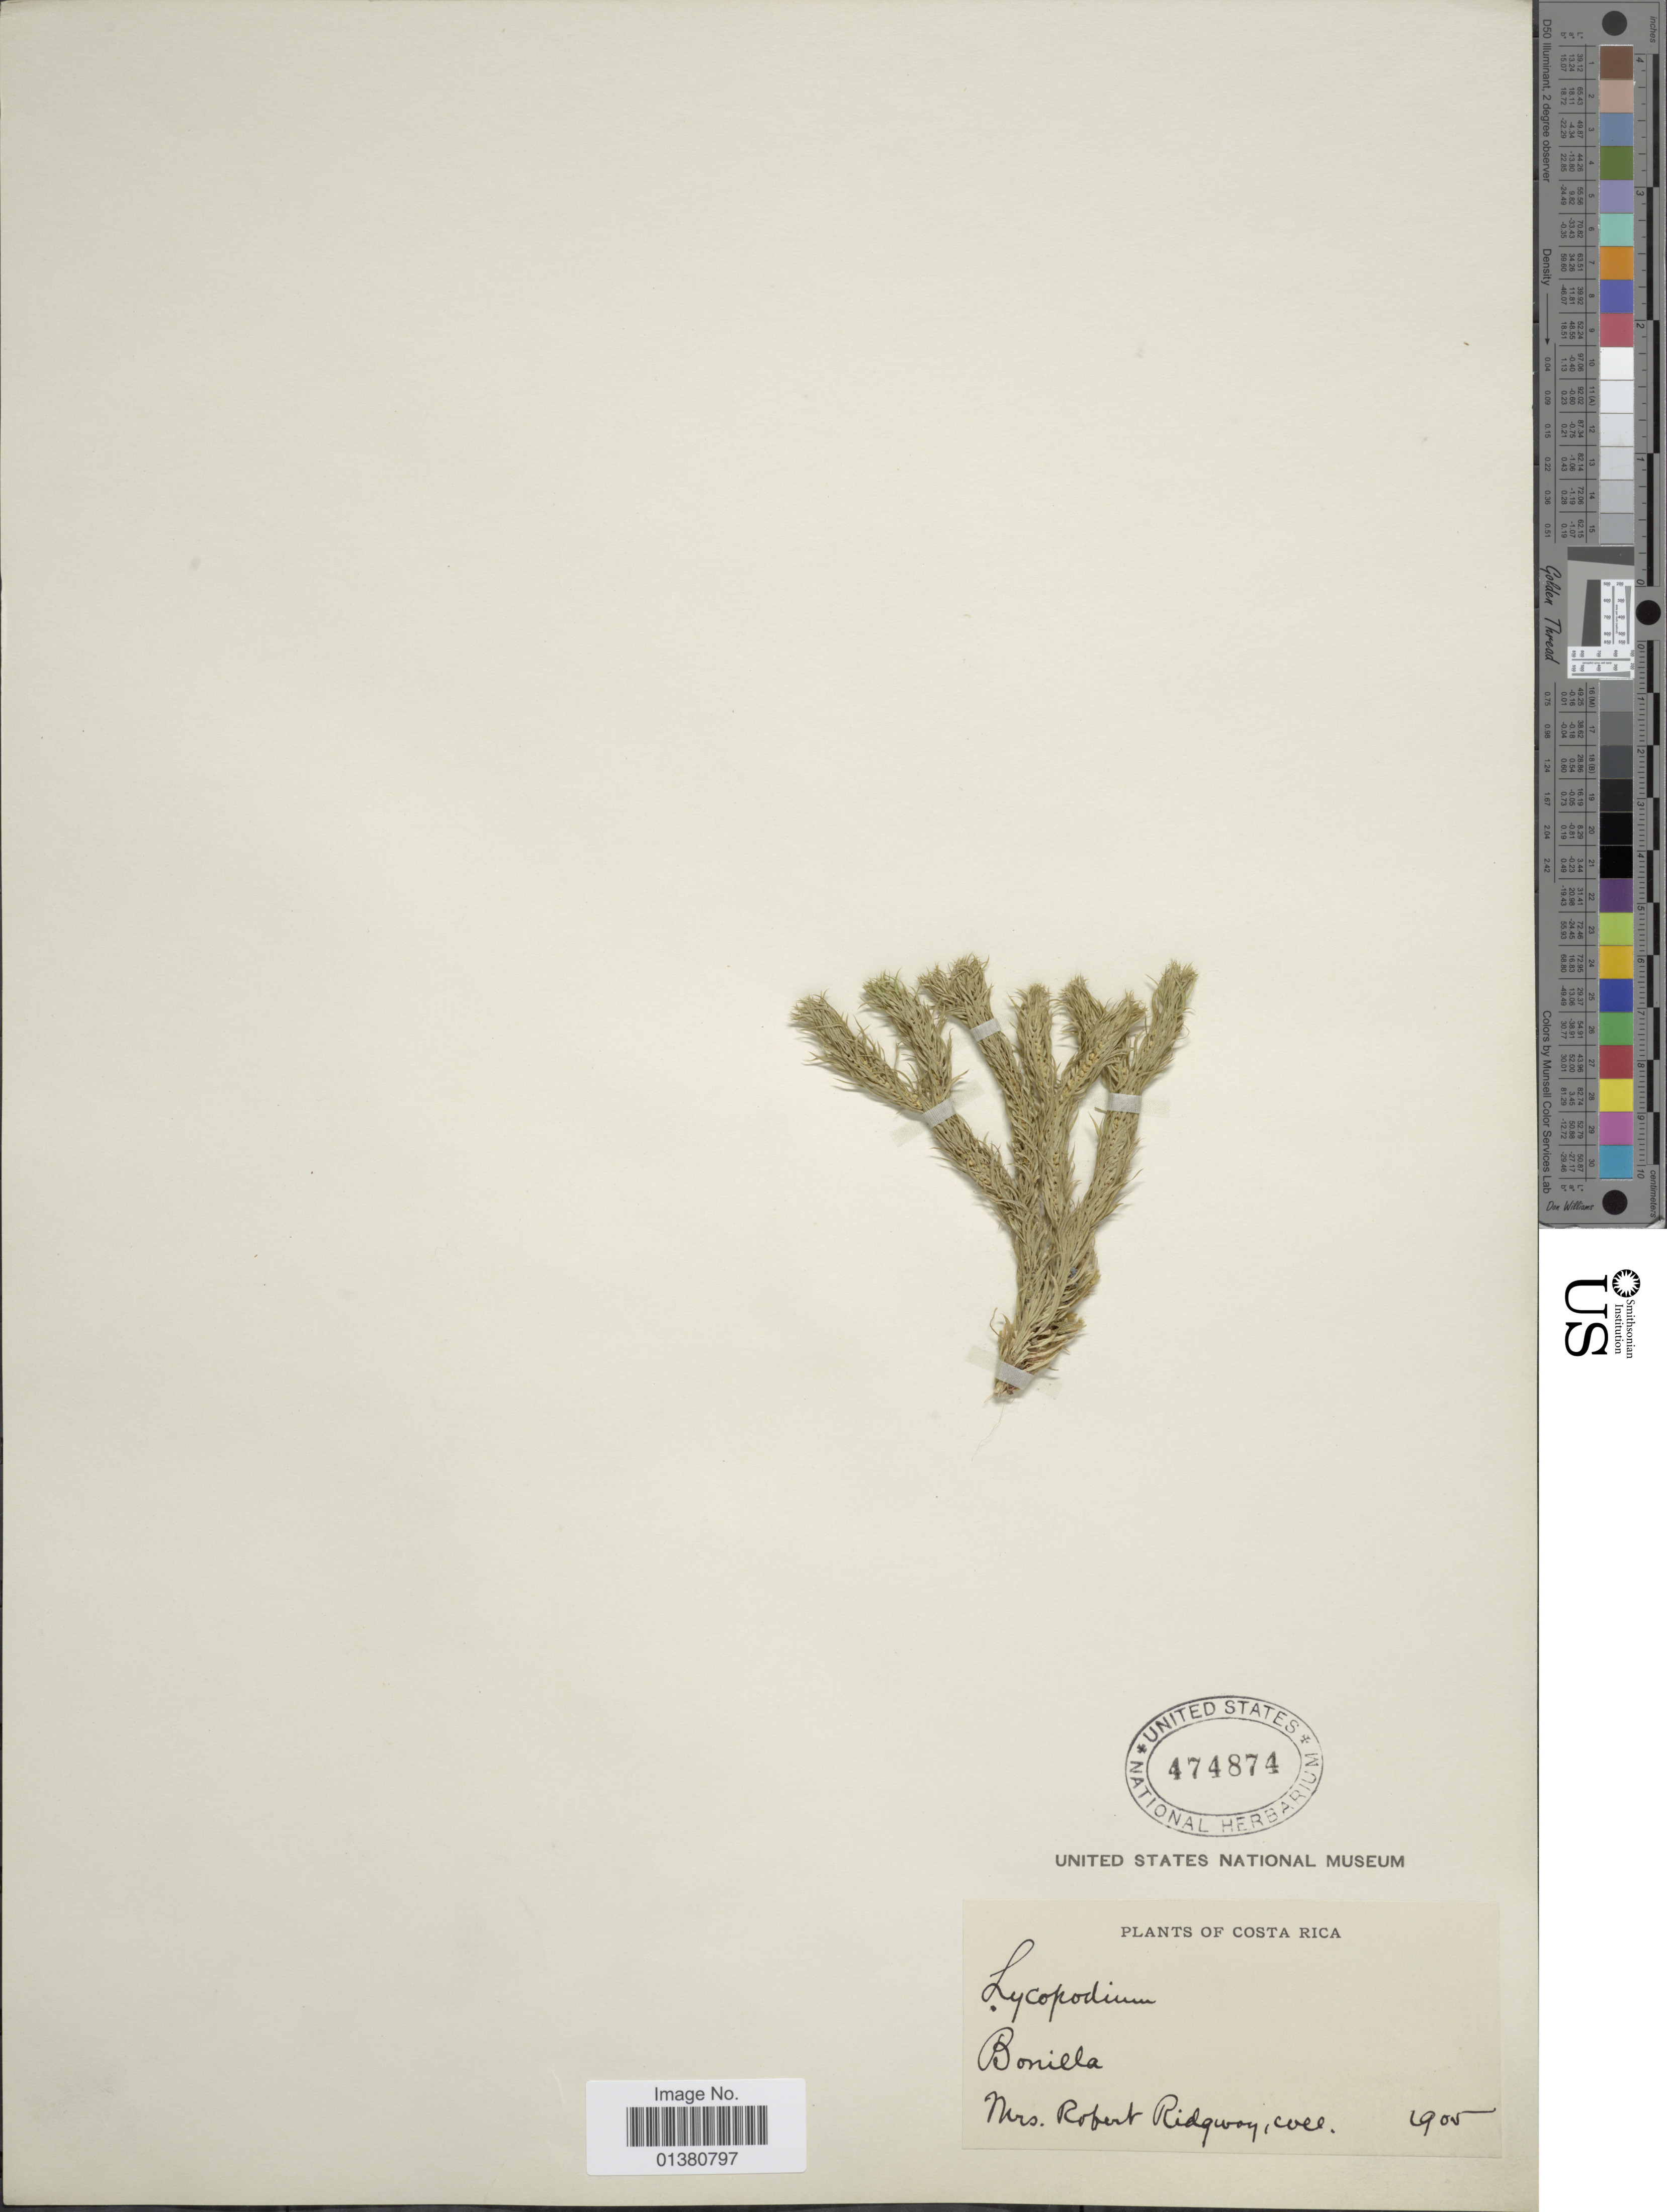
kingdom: Plantae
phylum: Tracheophyta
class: Lycopodiopsida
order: Lycopodiales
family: Lycopodiaceae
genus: Phlegmariurus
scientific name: Phlegmariurus dichotomus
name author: (Jacq.) W.H. Wagner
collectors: R. Ridgway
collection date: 1905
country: Costa Rica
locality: Bonilla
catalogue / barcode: US 474874